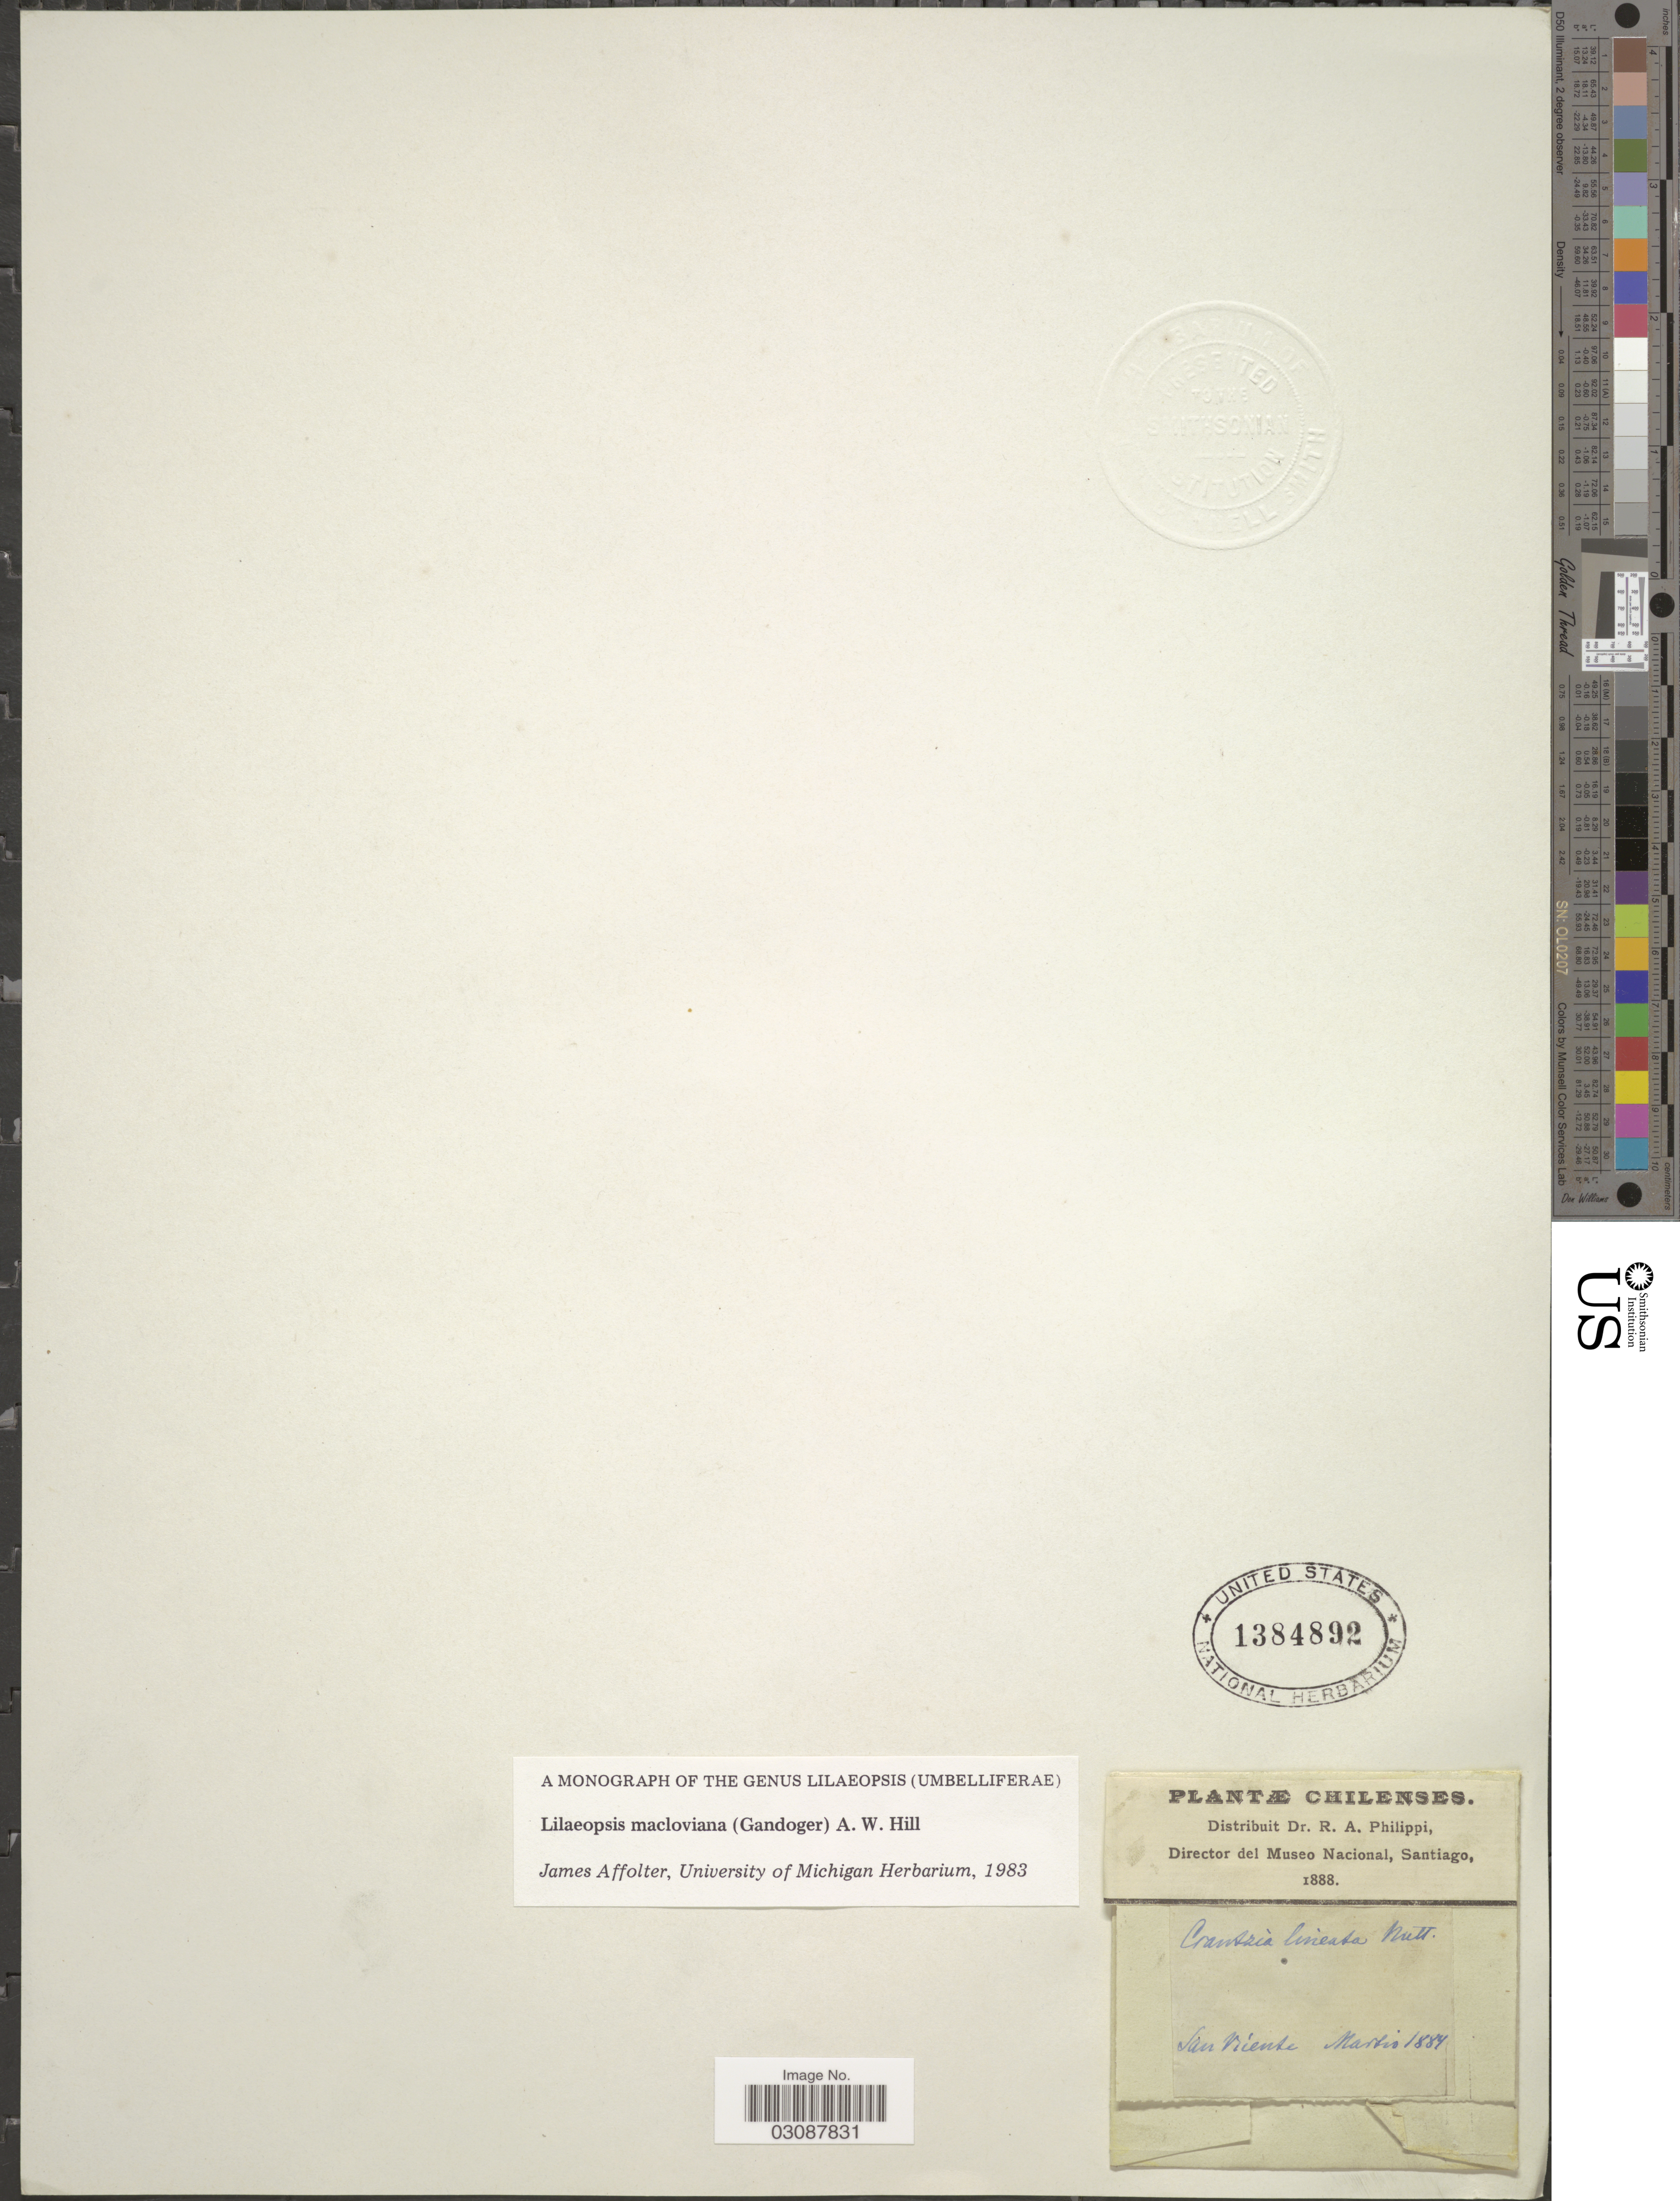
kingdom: Plantae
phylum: Tracheophyta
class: Magnoliopsida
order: Apiales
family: Apiaceae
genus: Lilaeopsis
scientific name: Lilaeopsis macloviana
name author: (Gand.) A.W. Hill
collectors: R. A. Philippi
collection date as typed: Martio 1884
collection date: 1884-03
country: Chile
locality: San Vicente.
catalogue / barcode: US 1384892